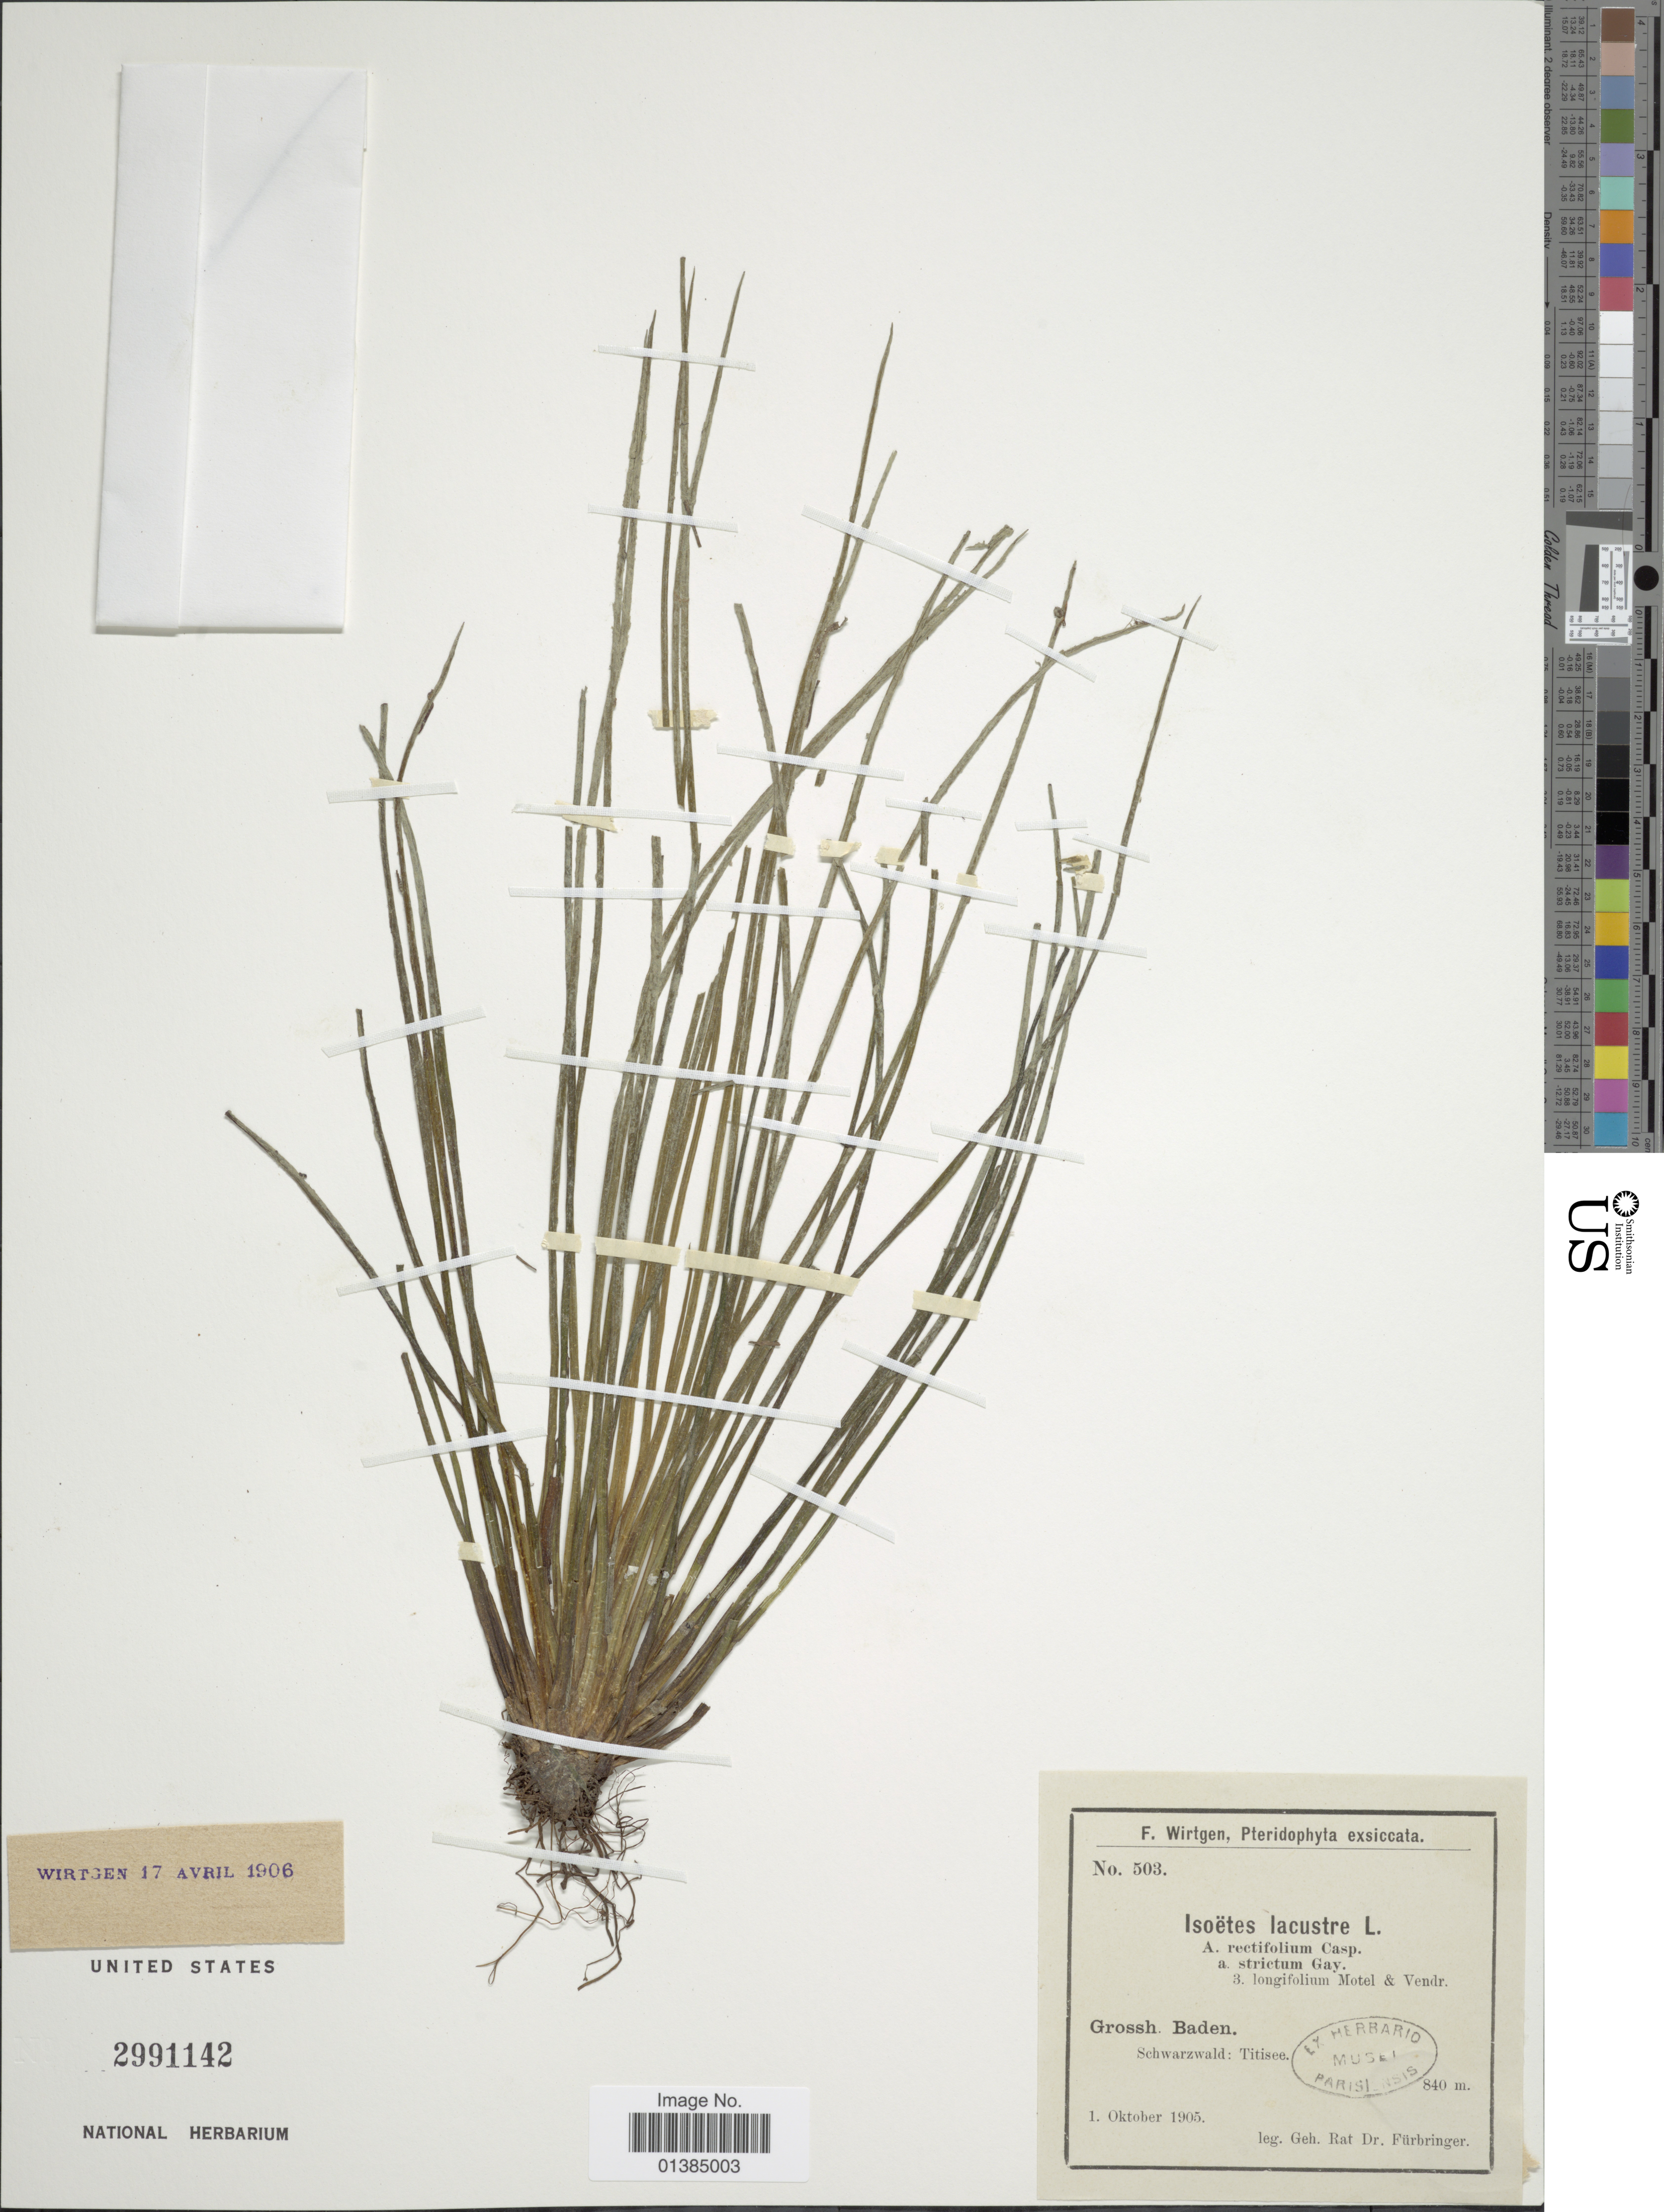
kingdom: Plantae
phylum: Tracheophyta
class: Lycopodiopsida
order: Isoetales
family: Isoetaceae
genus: Isoetes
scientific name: Isoetes lacustris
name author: L.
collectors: Fürbringer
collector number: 503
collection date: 1905-10-01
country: Germany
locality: Grossh. Baden. Schwarzwald: Titisee.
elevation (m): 840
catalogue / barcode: US 2991142